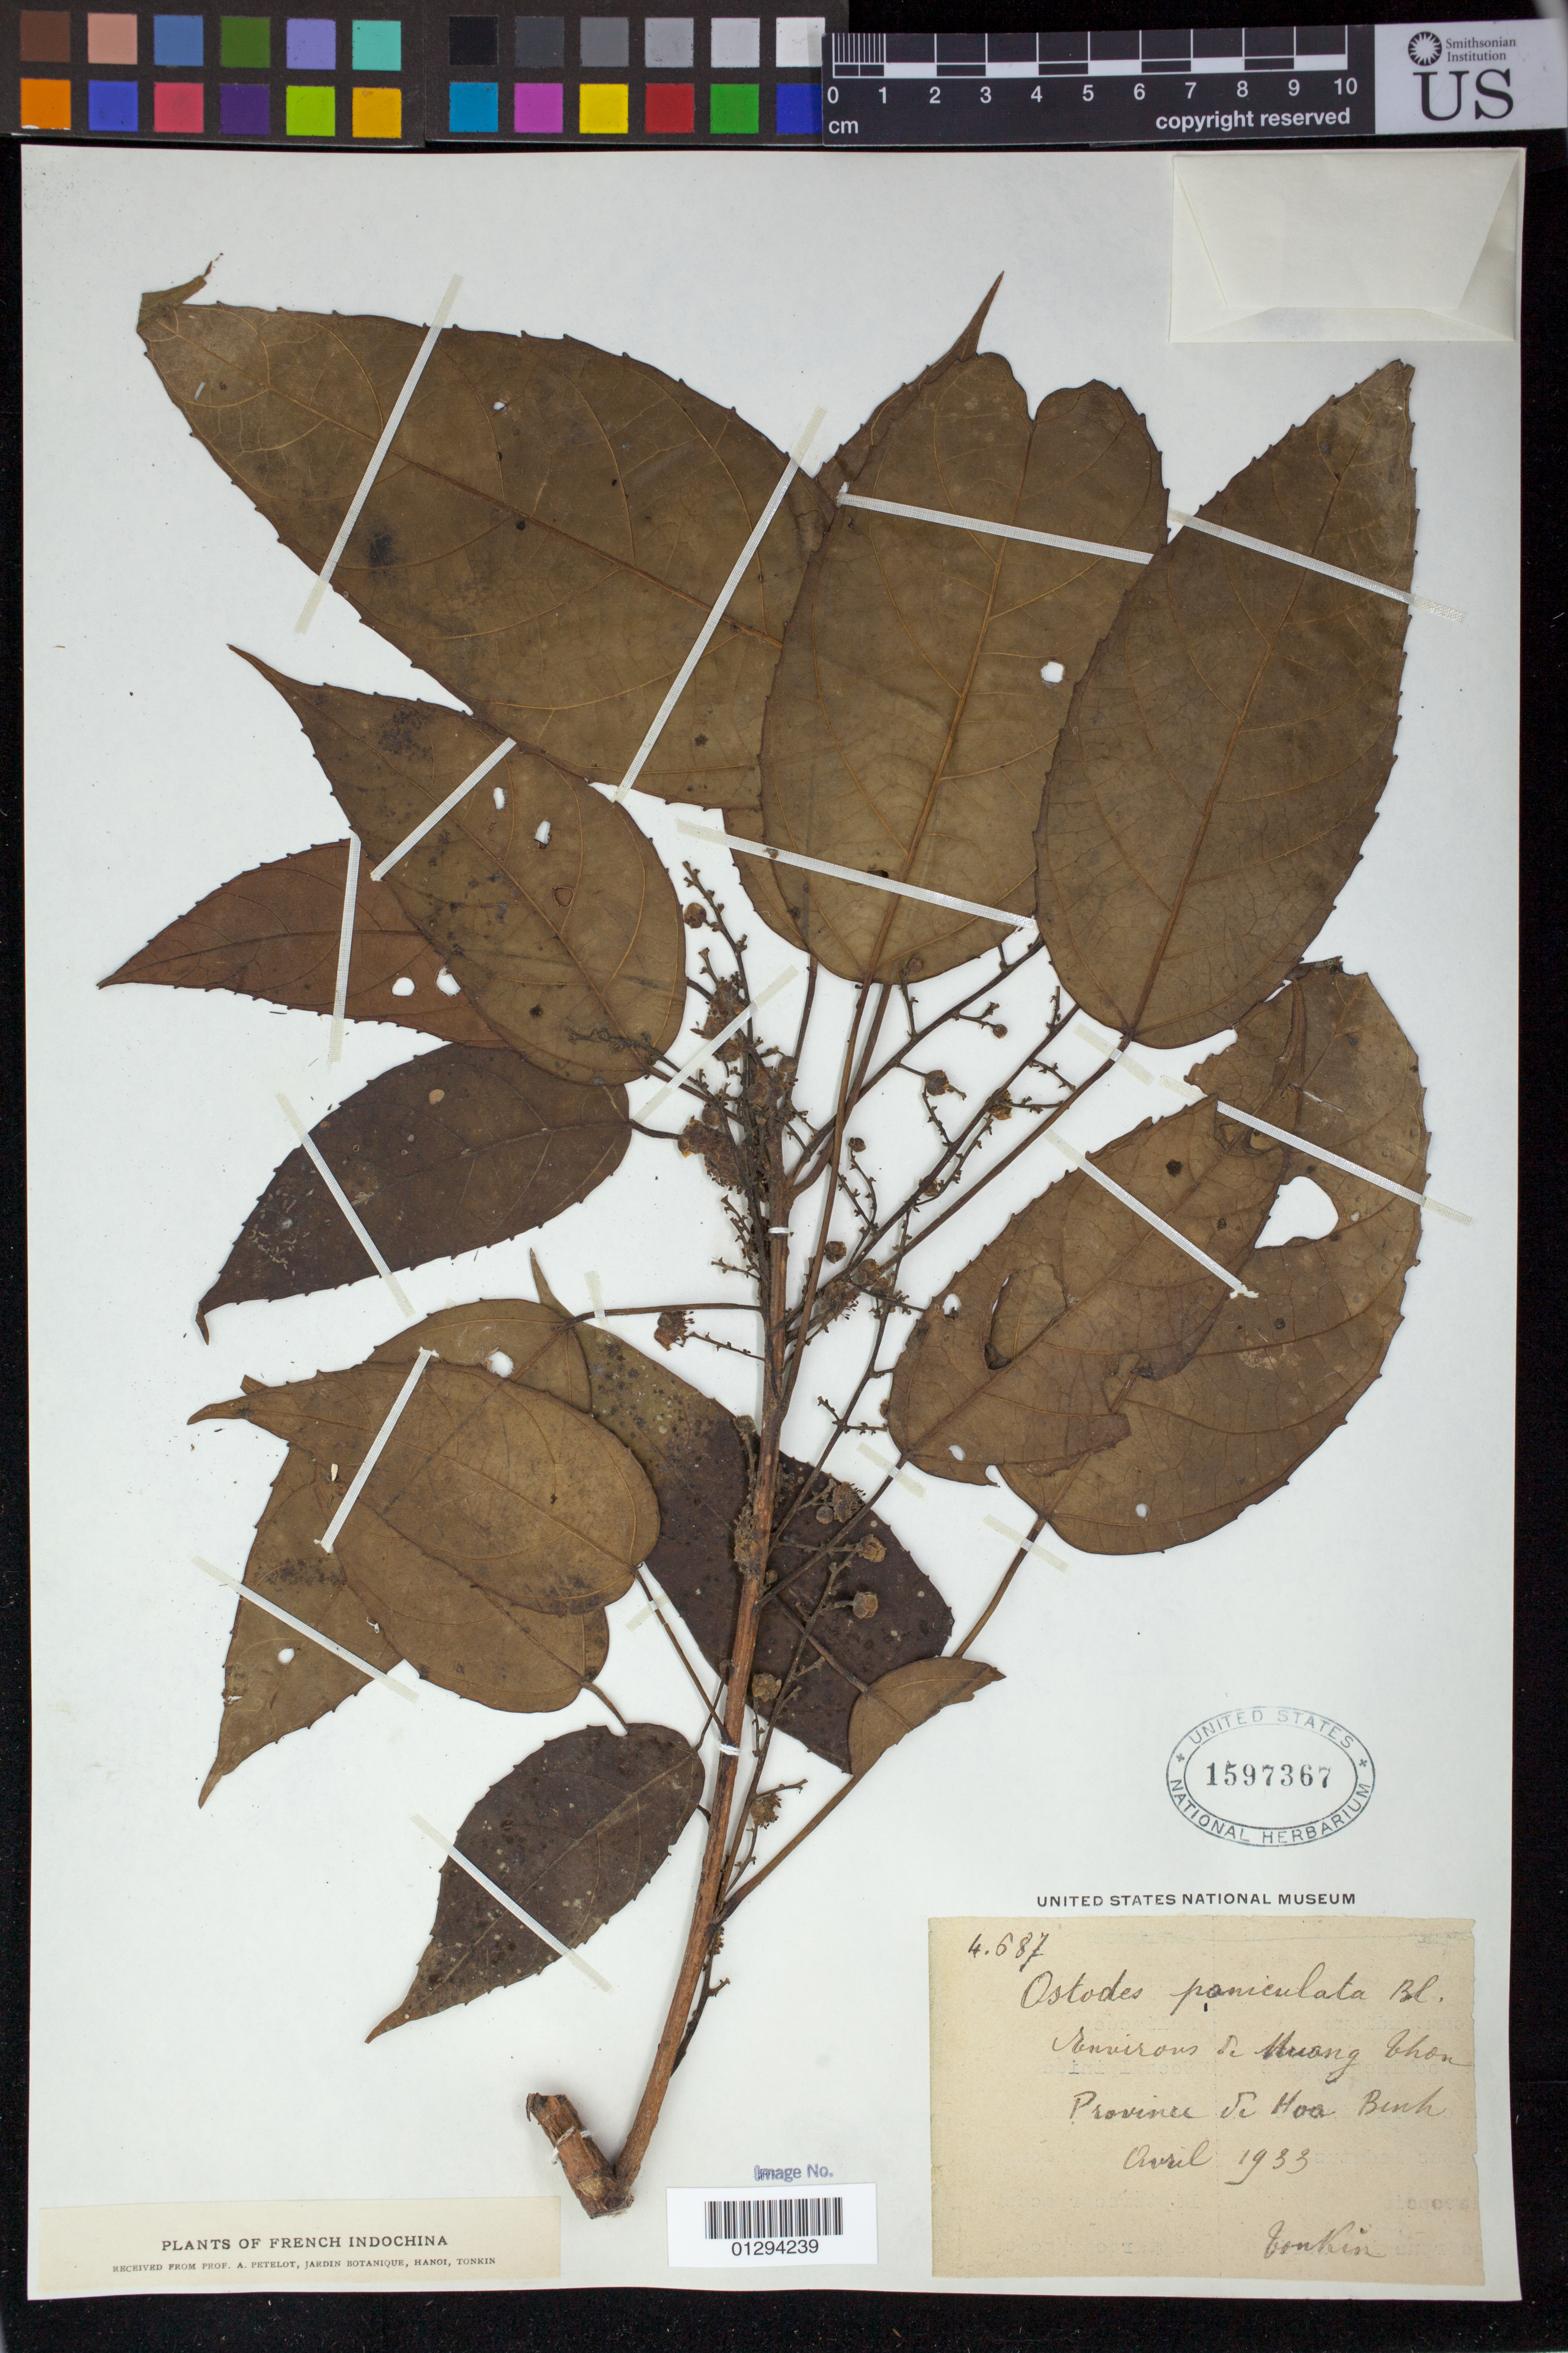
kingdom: Plantae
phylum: Tracheophyta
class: Magnoliopsida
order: Malpighiales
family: Euphorbiaceae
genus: Ostodes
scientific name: Ostodes paniculata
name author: Blume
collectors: A. Petelot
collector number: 4687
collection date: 1933-04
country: Vietnam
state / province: Hoa Binh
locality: Environs de Huong Thon [Thon Huong]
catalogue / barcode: US 1597367